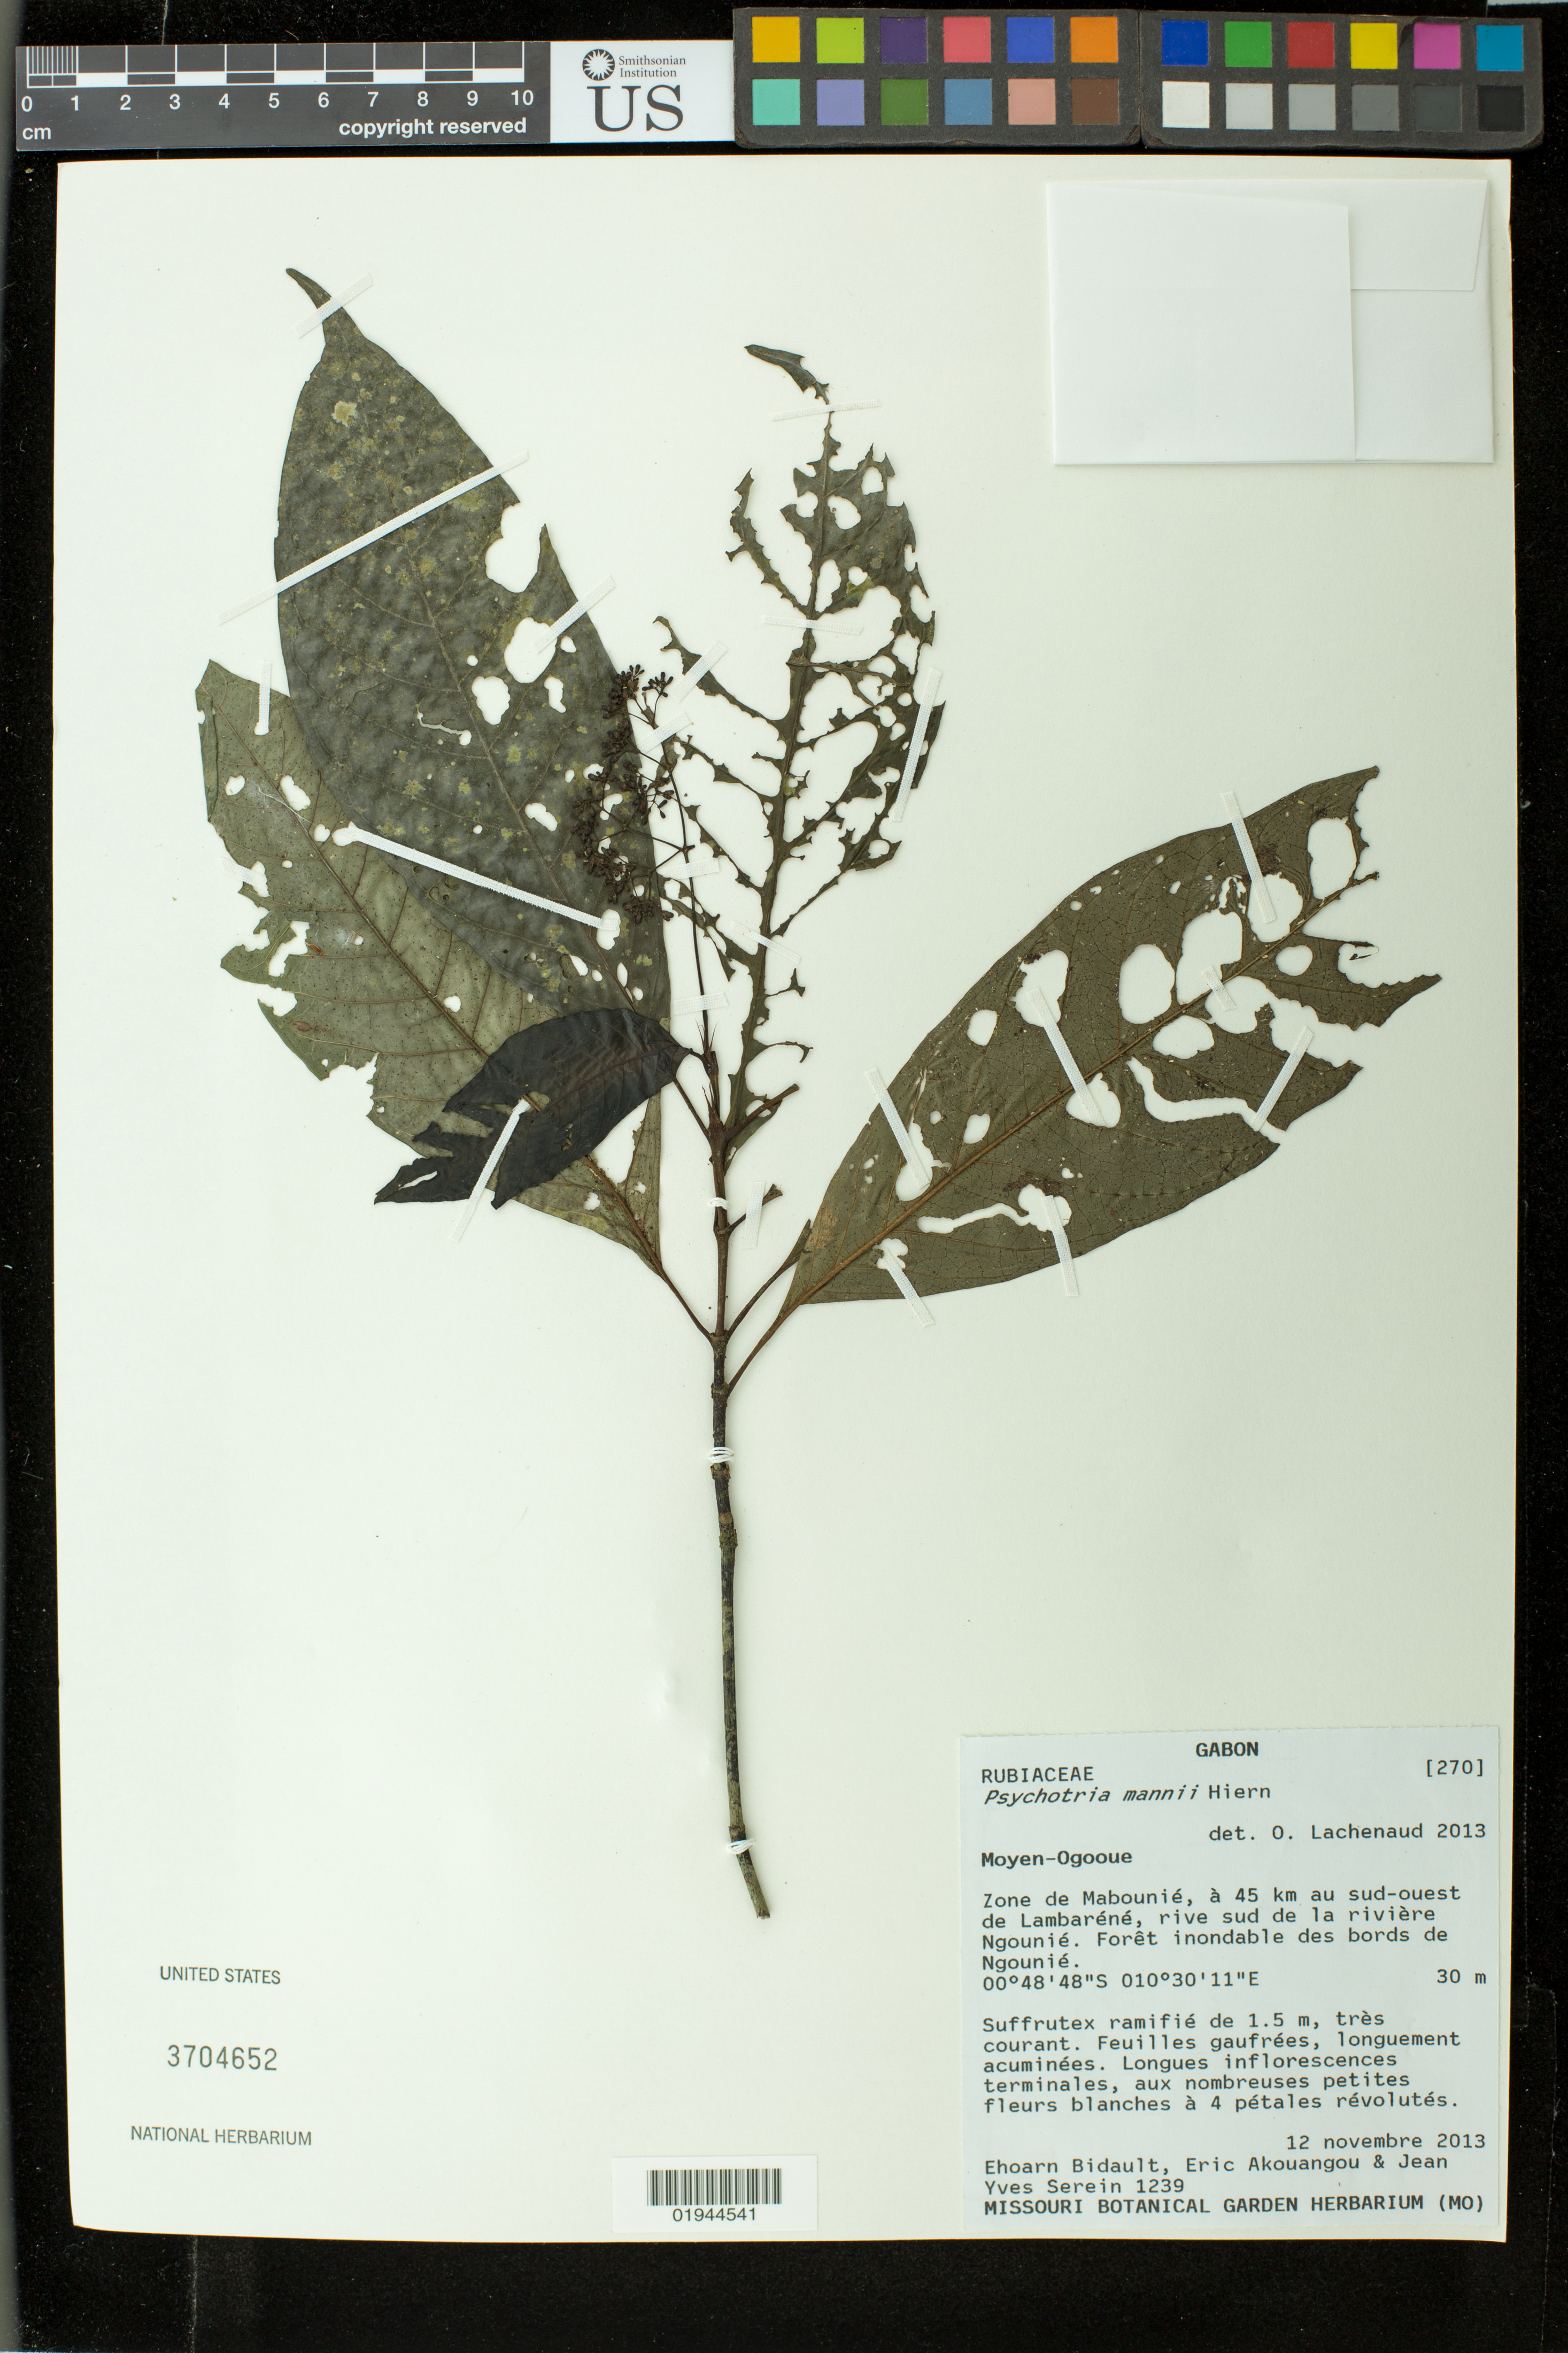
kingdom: Plantae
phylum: Tracheophyta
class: Magnoliopsida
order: Gentianales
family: Rubiaceae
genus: Psychotria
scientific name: Psychotria mannii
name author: Hiern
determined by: Lachenaud, O.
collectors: E. Bidault, E. Akouangou & J. Serein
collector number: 1239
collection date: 2013-11-12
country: Gabon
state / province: Moyen-Ogooué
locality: Zone de Mabounie, a 45 km au sud-oest de Lambarene, rive sud de la riviere Ngounie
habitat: foret inondable des bords de Ngounie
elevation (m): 30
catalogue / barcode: US 3704652